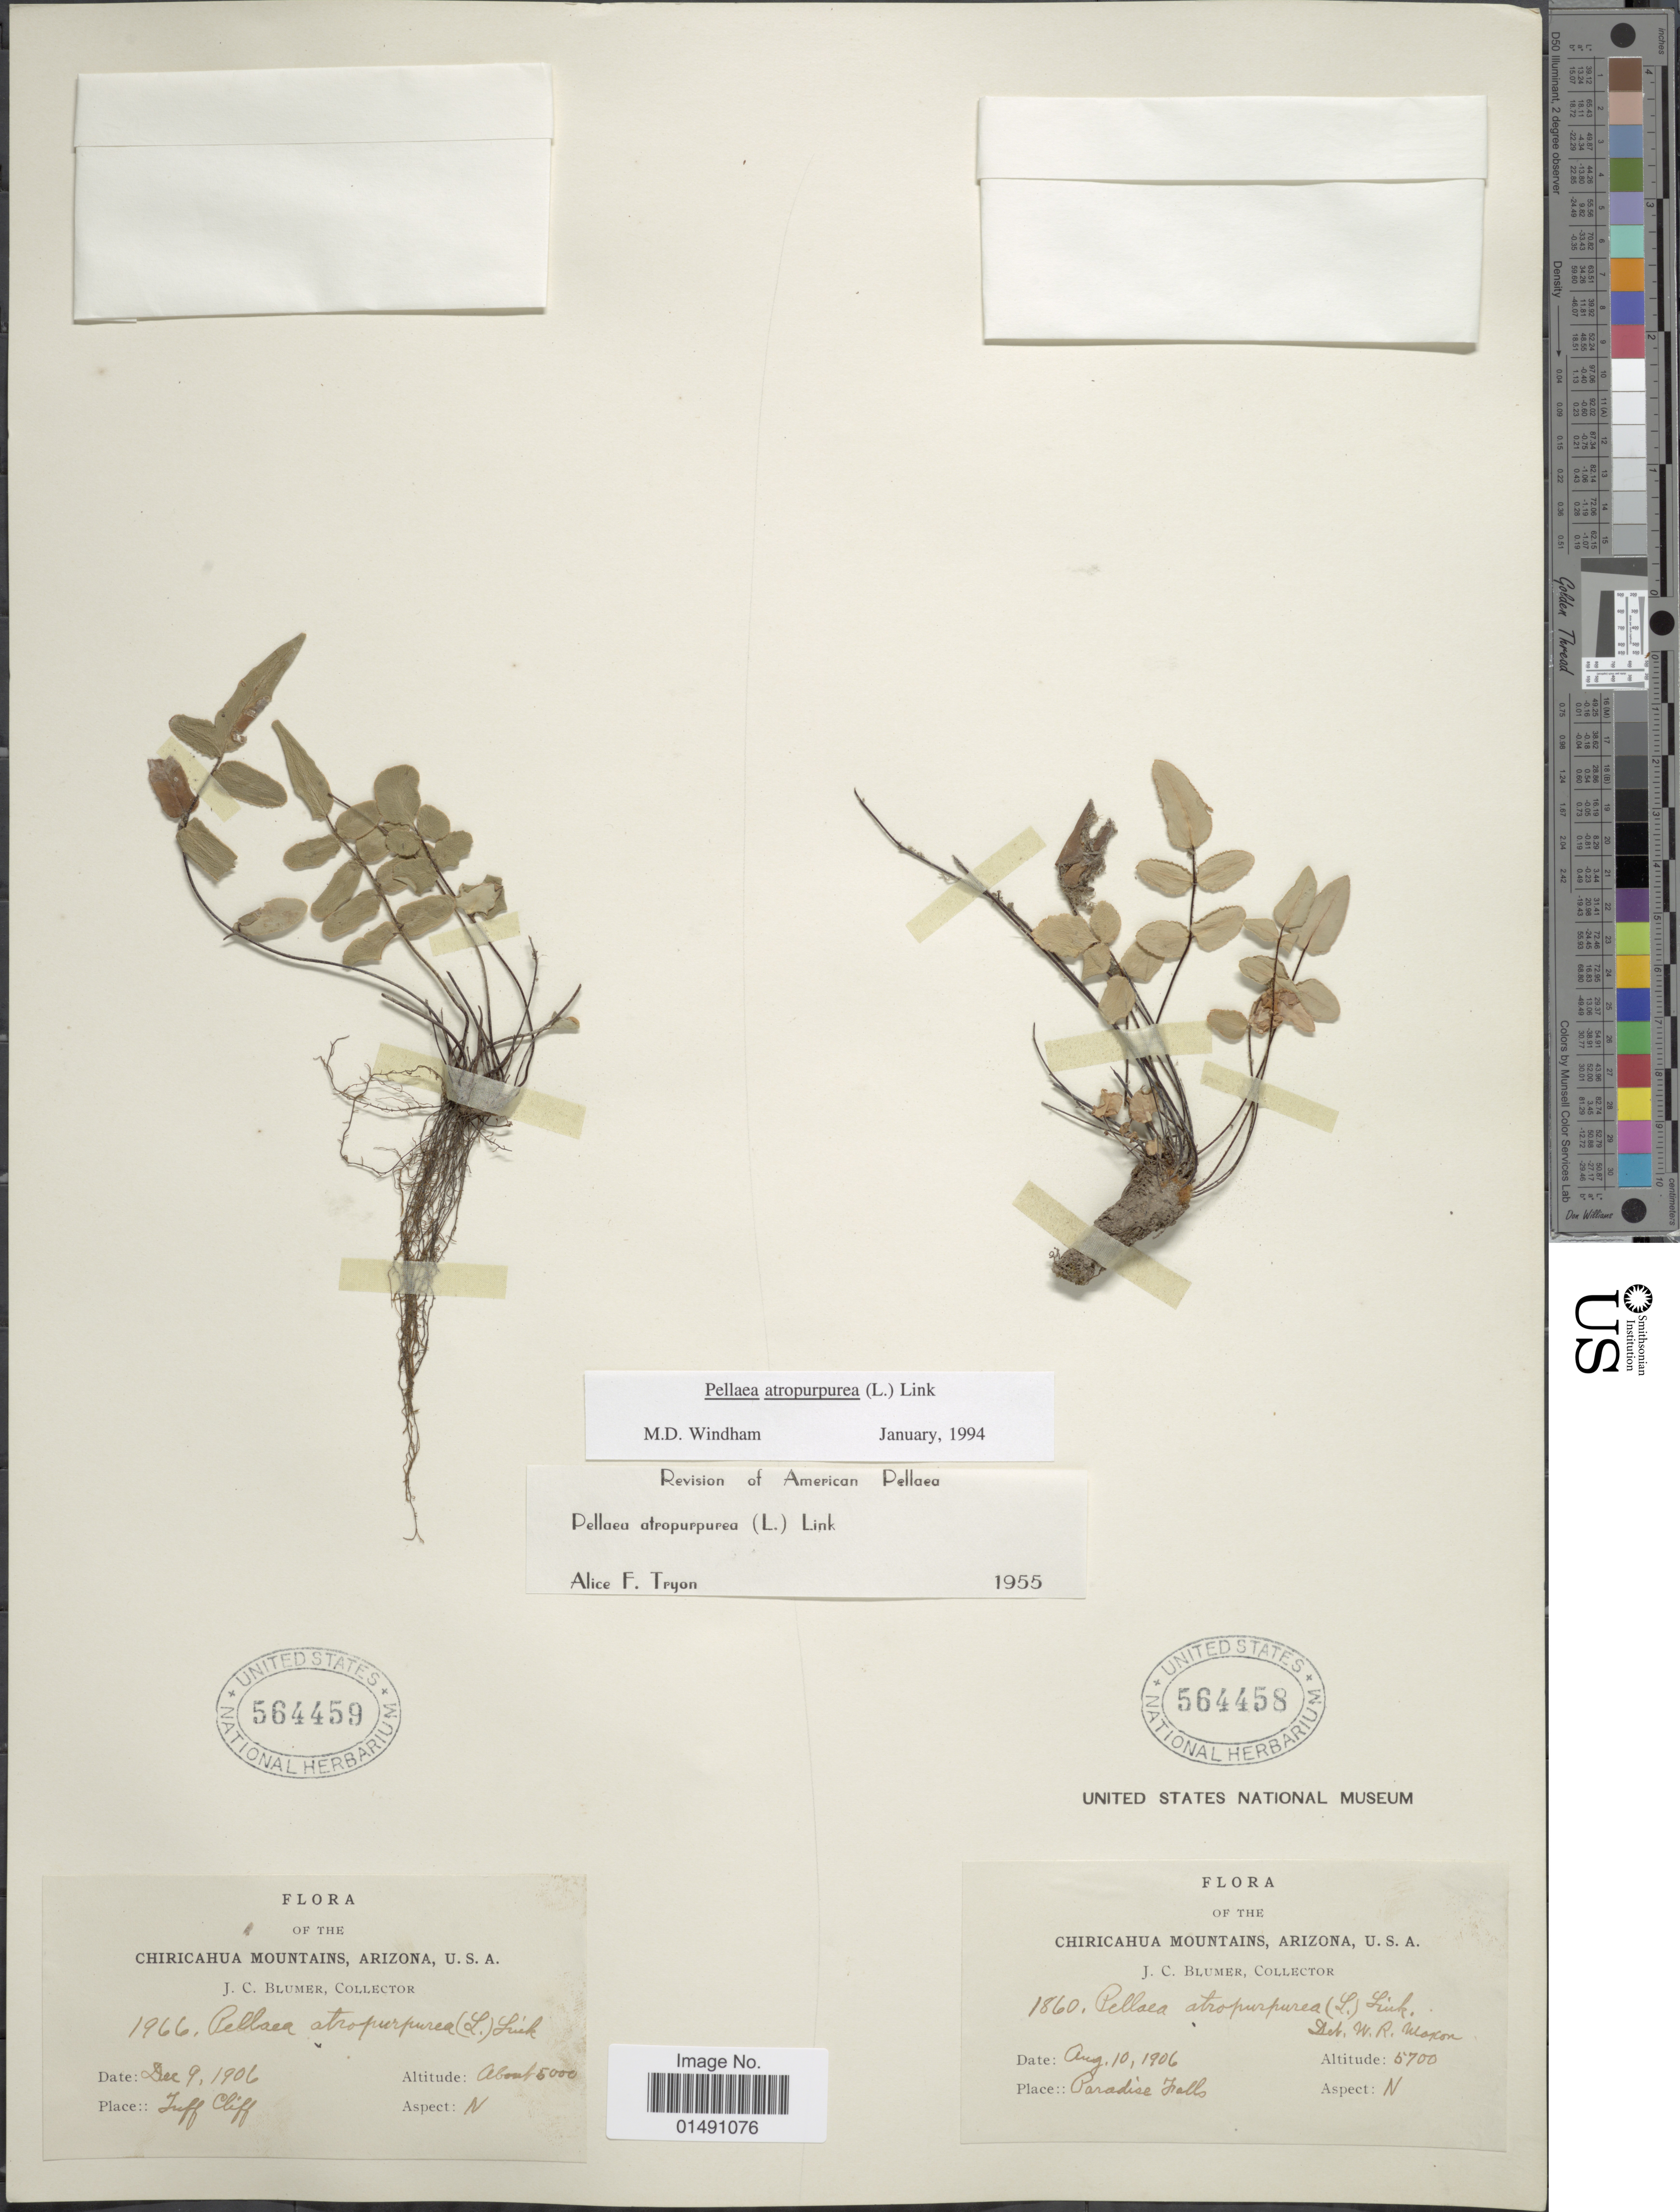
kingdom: Plantae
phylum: Tracheophyta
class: Polypodiopsida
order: Polypodiales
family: Pteridaceae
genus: Pellaea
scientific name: Pellaea atropurpurea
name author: (L.) Link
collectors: J. C. Blumer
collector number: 1966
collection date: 1906-12-09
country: United States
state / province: Arizona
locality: Chiricahua Mountains, Juff Cliff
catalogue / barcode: US 564459